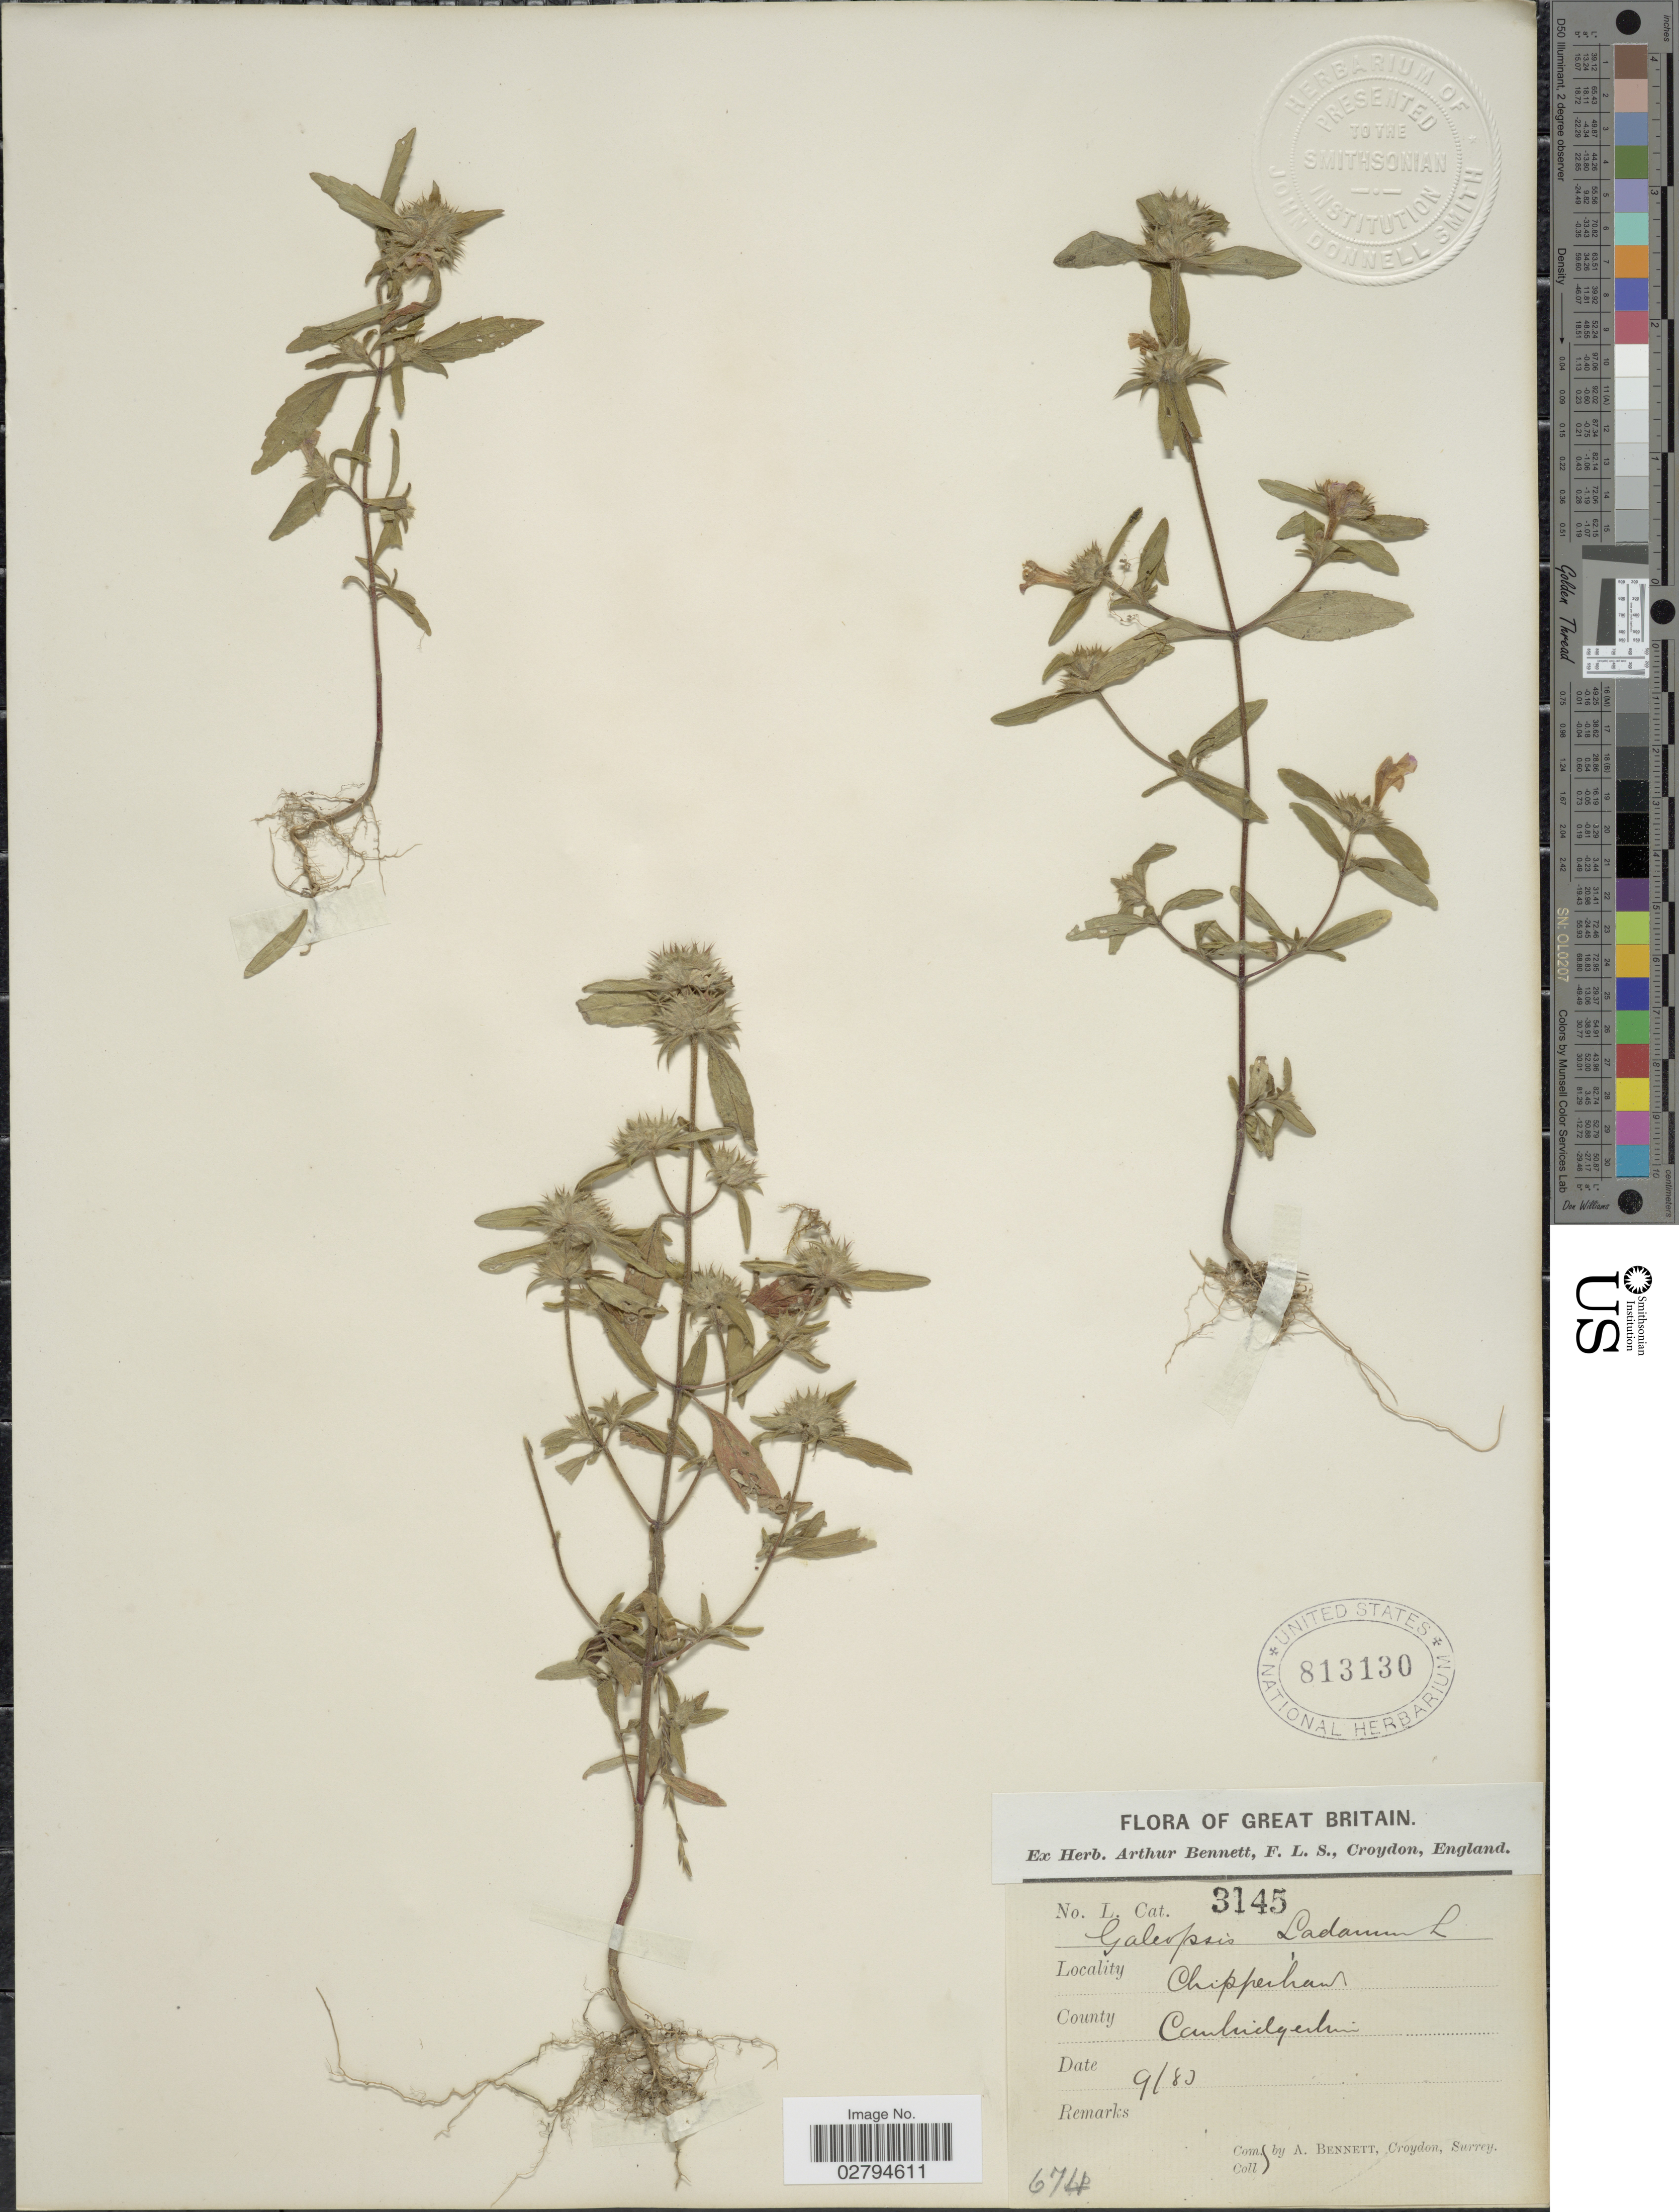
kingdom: Plantae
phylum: Tracheophyta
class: Magnoliopsida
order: Lamiales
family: Lamiaceae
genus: Galeopsis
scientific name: Galeopsis ladanum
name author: L.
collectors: A. Bennett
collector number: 3145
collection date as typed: Transcribed d/m/y: /9/83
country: United Kingdom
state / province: England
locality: Great Britain. Chippenham County Cambridgeshire.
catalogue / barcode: US 813130